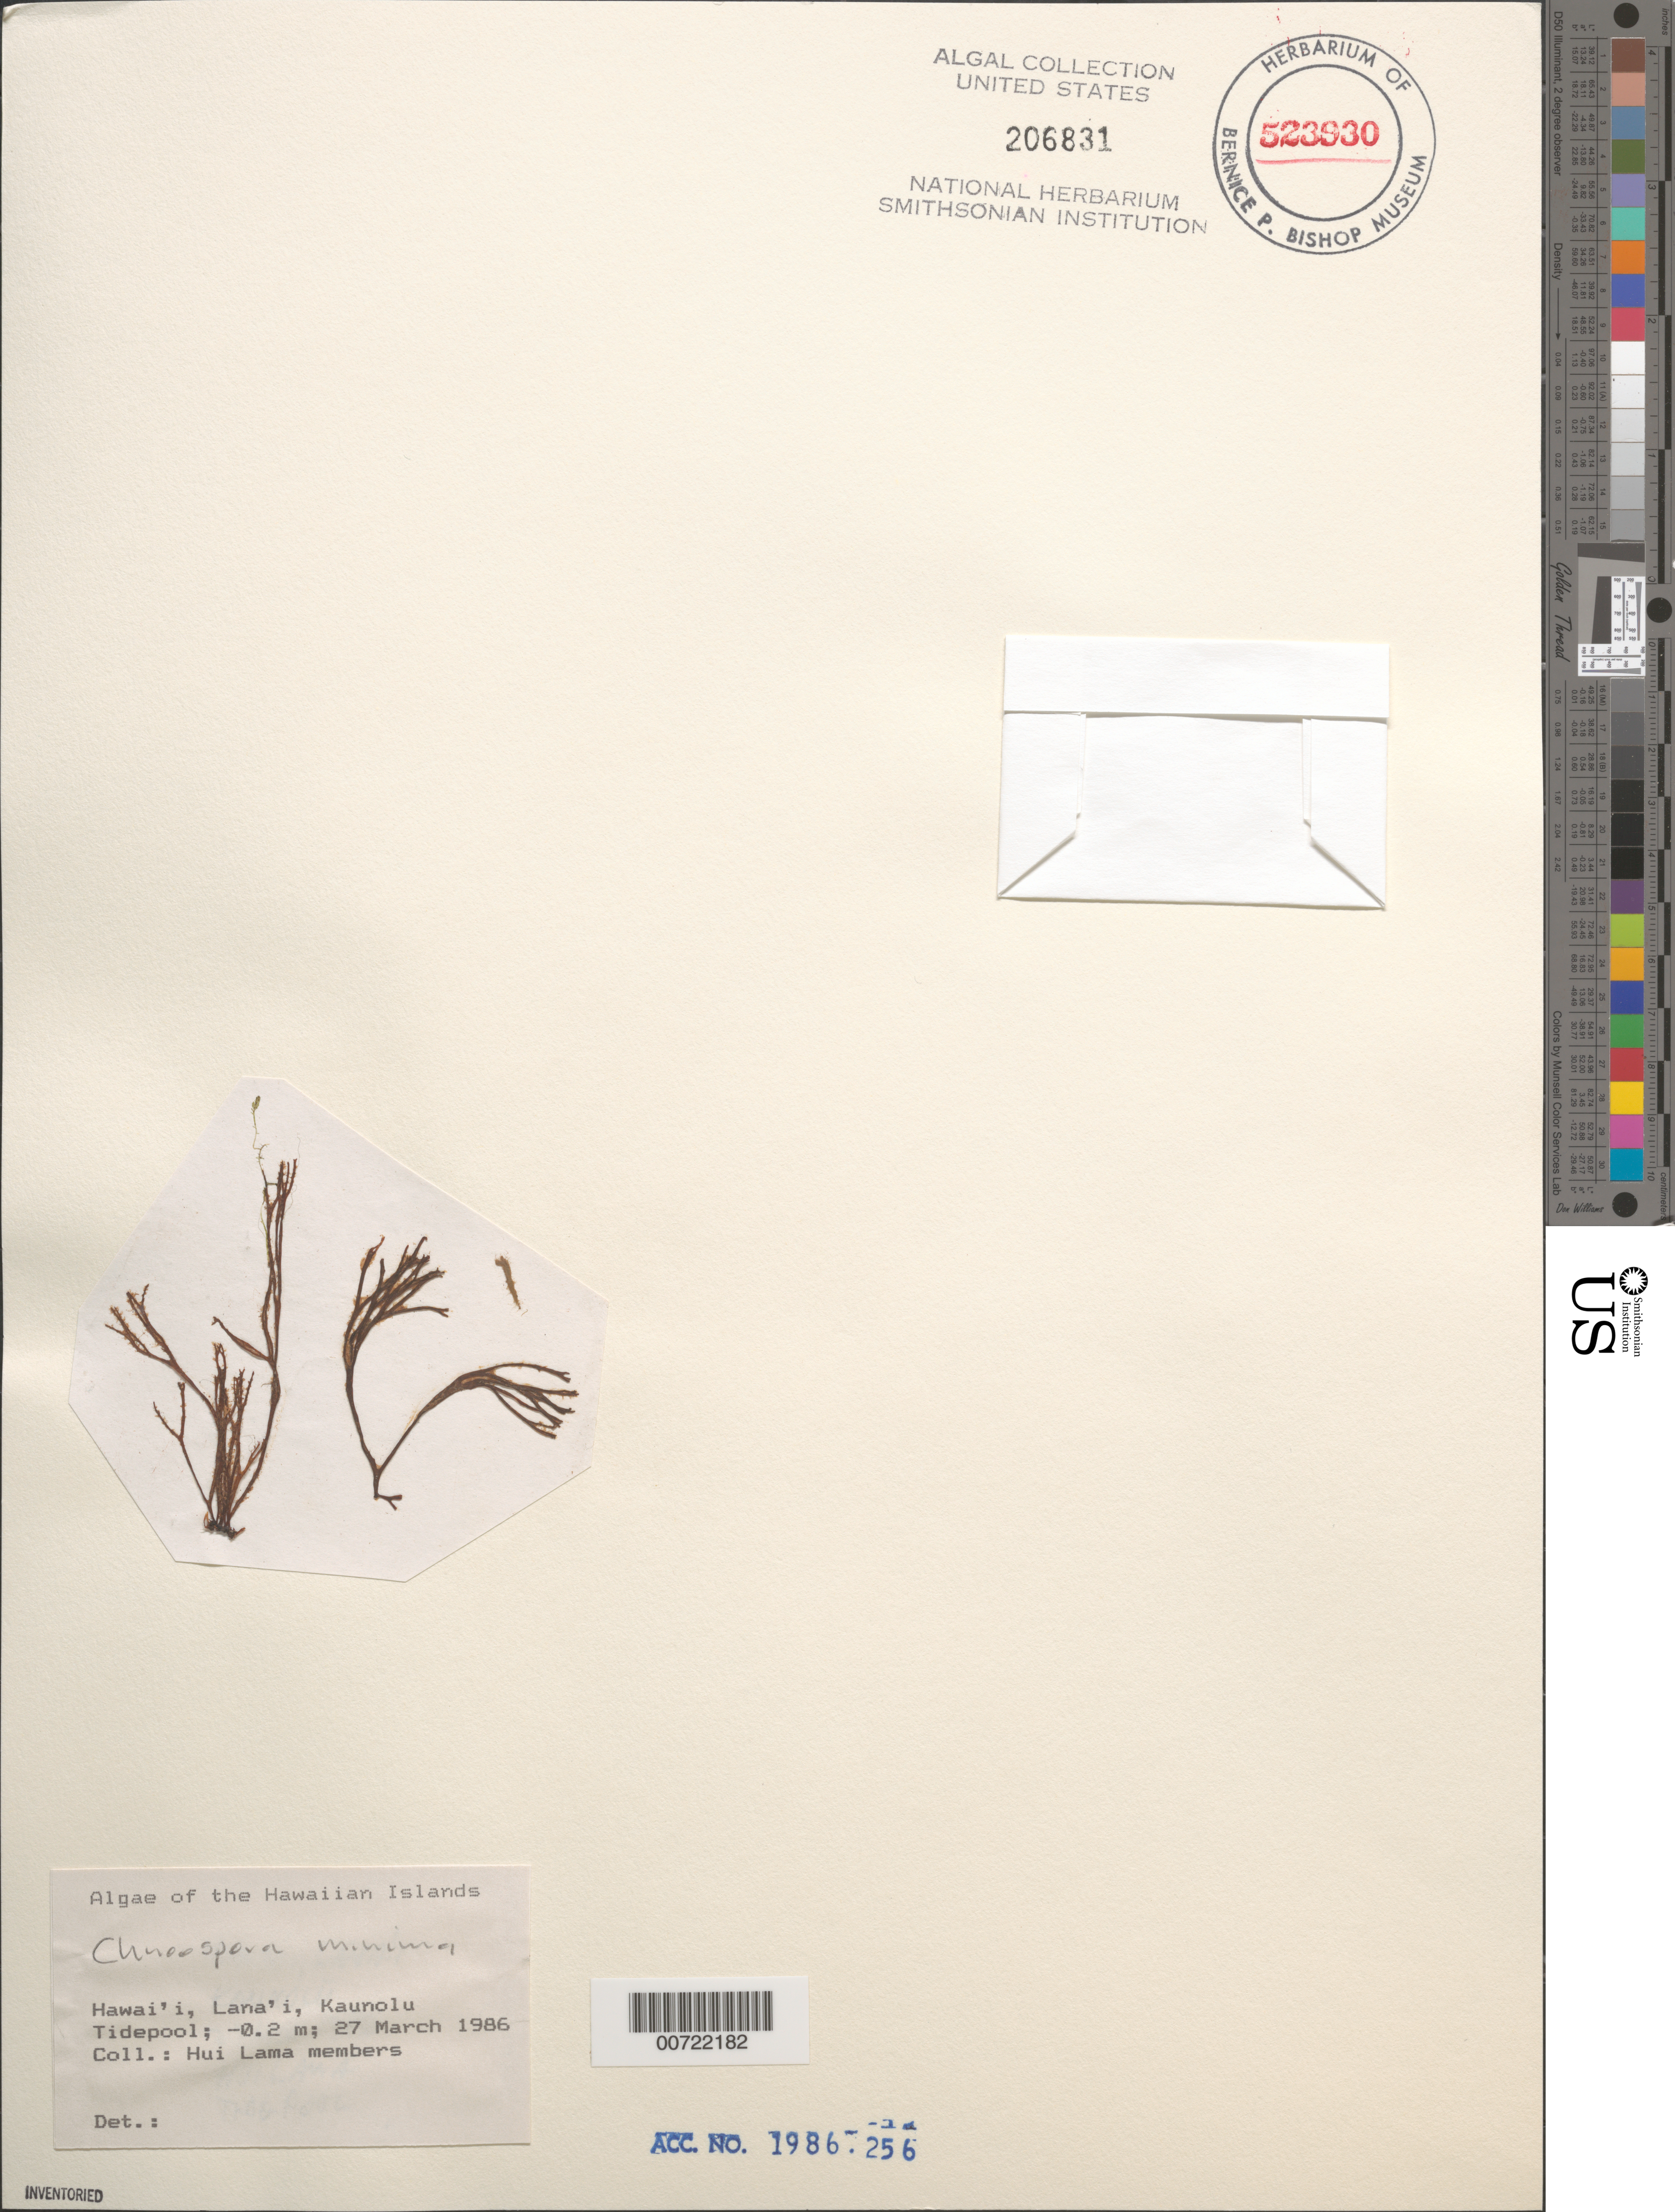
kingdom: Chromista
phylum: Ochrophyta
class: Phaeophyceae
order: Scytosiphonales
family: Scytosiphonaceae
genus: Chnoospora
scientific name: Chnoospora minima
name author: (Hering) Papenf.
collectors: Hui Lama members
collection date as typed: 27 Mar 1986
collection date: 1986-03-27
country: United States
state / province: Hawaii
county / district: Maui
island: Lana'i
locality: Kaunolu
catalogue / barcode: US 206831